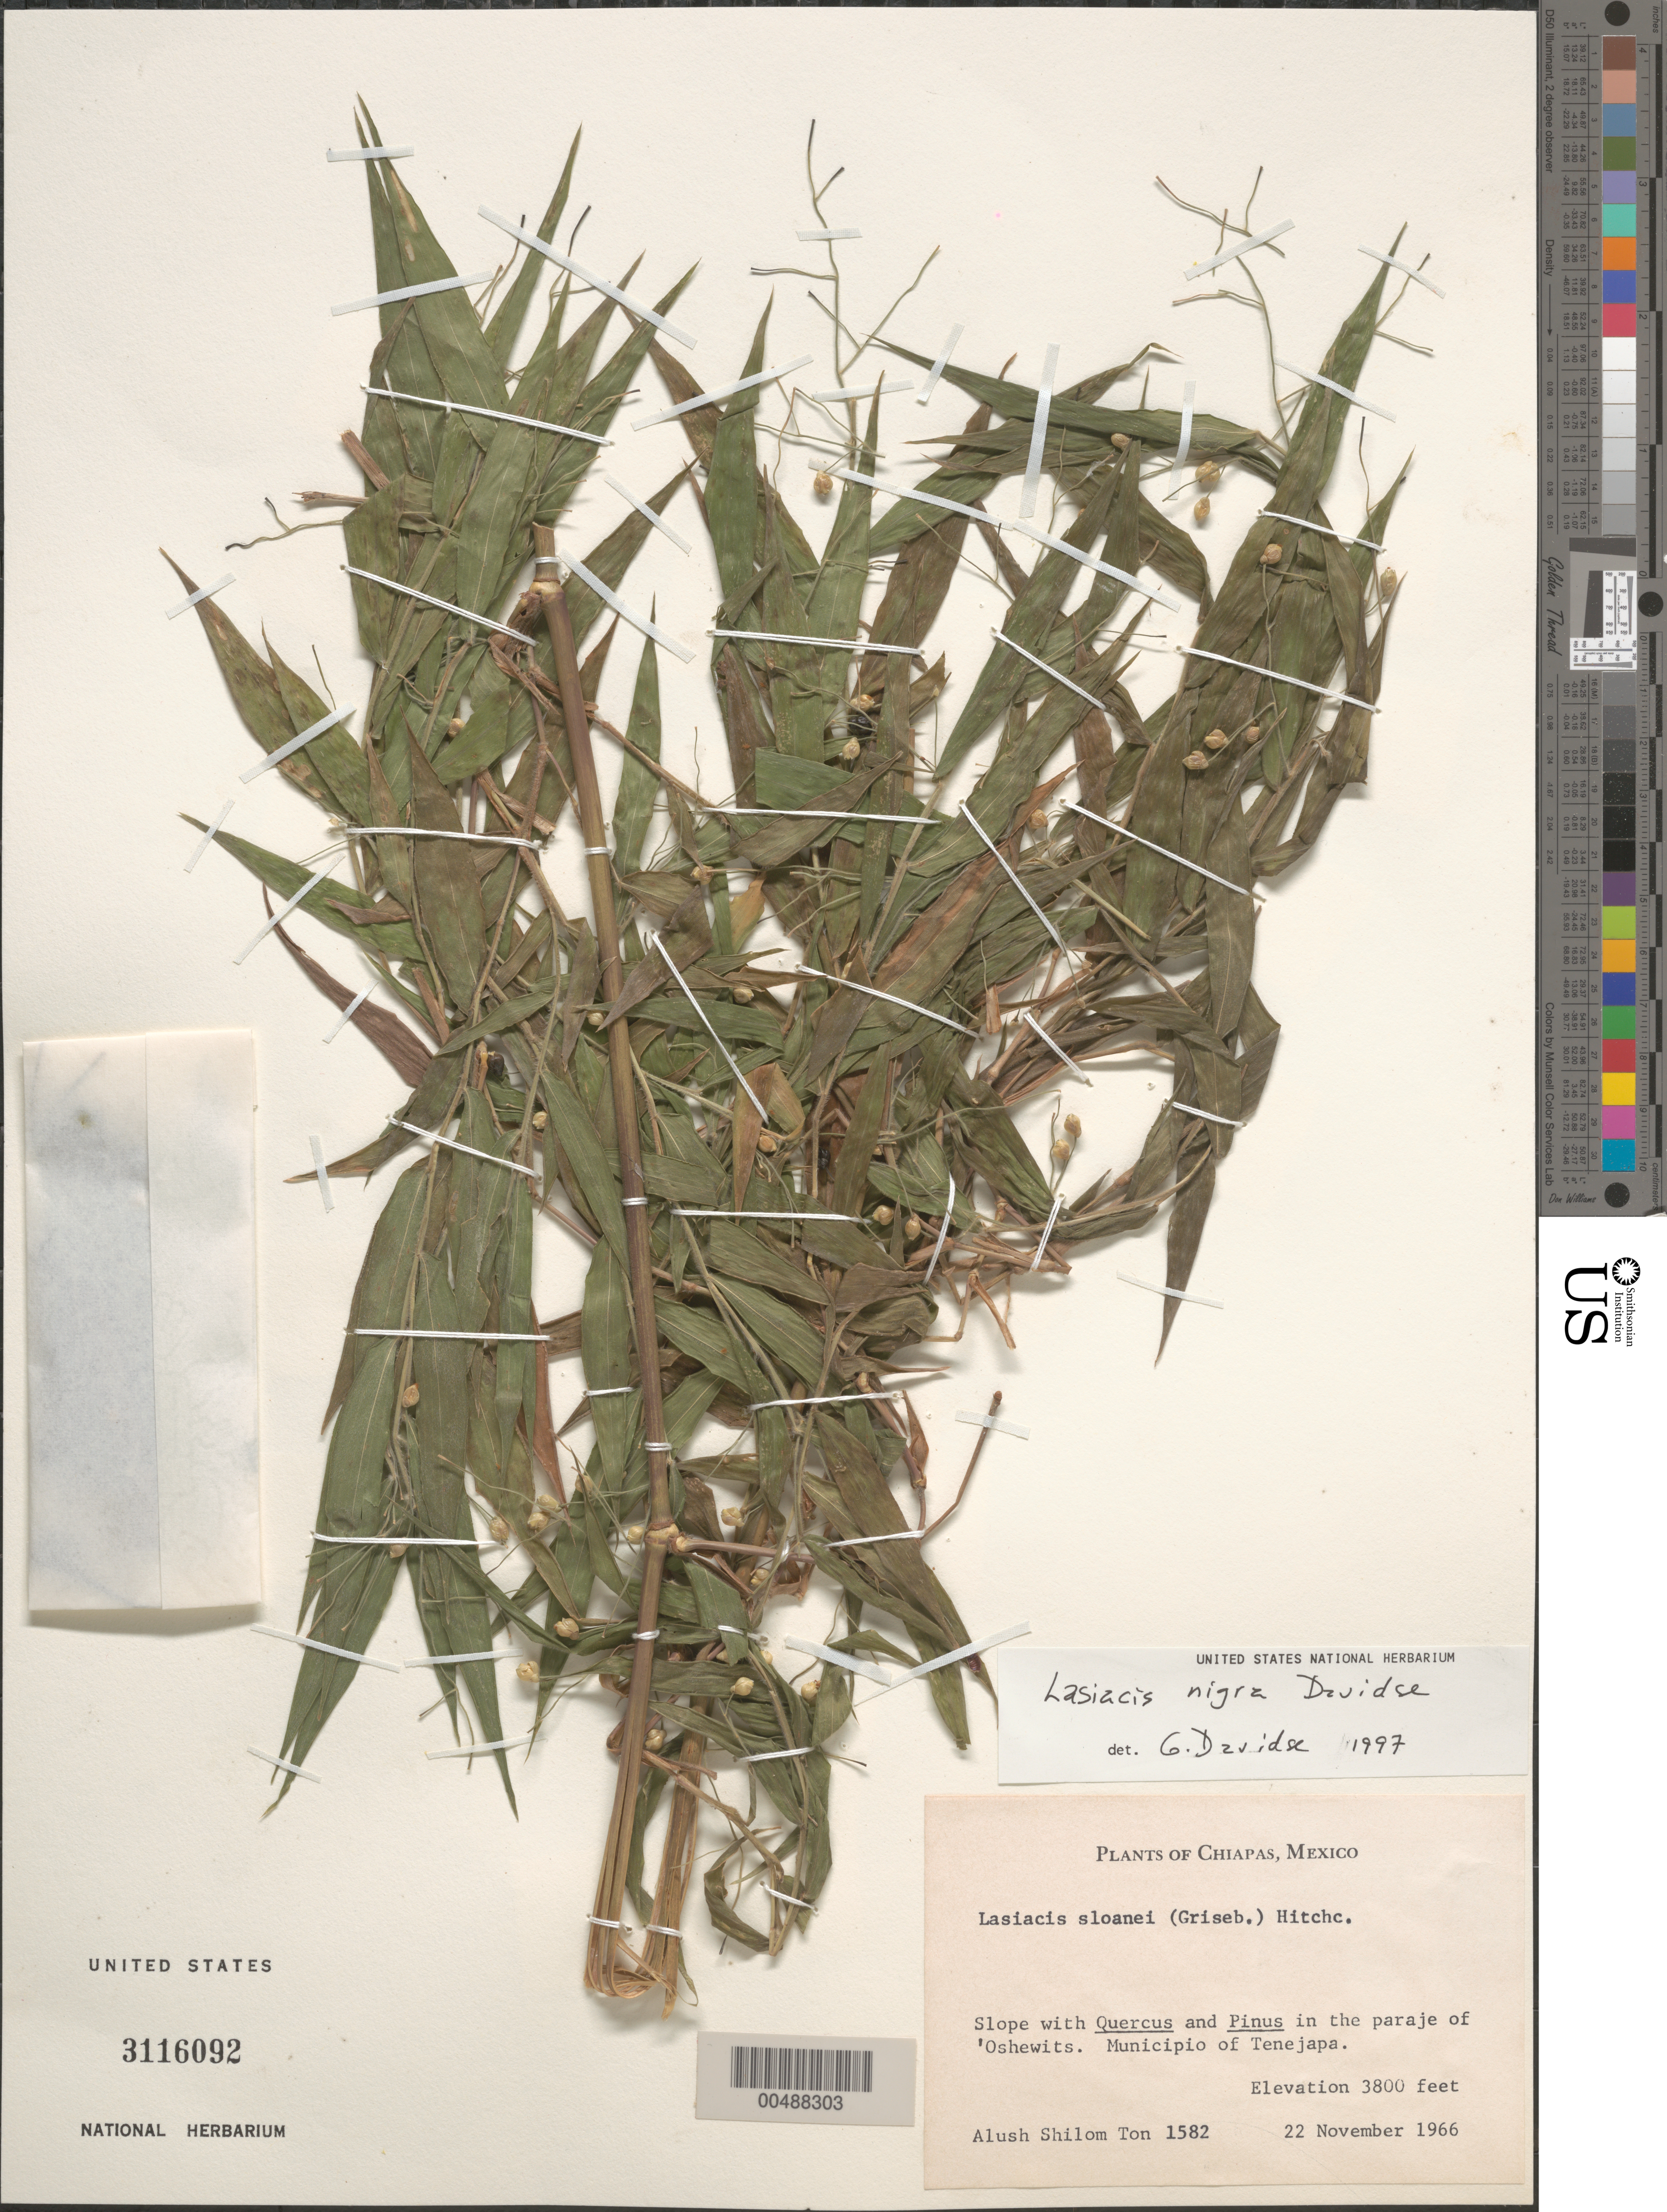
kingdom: Plantae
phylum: Tracheophyta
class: Liliopsida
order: Poales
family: Poaceae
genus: Lasiacis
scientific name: Lasiacis maxonii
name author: Swallen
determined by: Davidse, Gerrit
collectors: A. S. Ton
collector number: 1582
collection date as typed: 22 Nov 1966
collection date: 1966-11-22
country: Mexico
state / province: Chiapas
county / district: Tenejapa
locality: In the paraje of 'Oshewits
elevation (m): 1158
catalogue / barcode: US 3116092